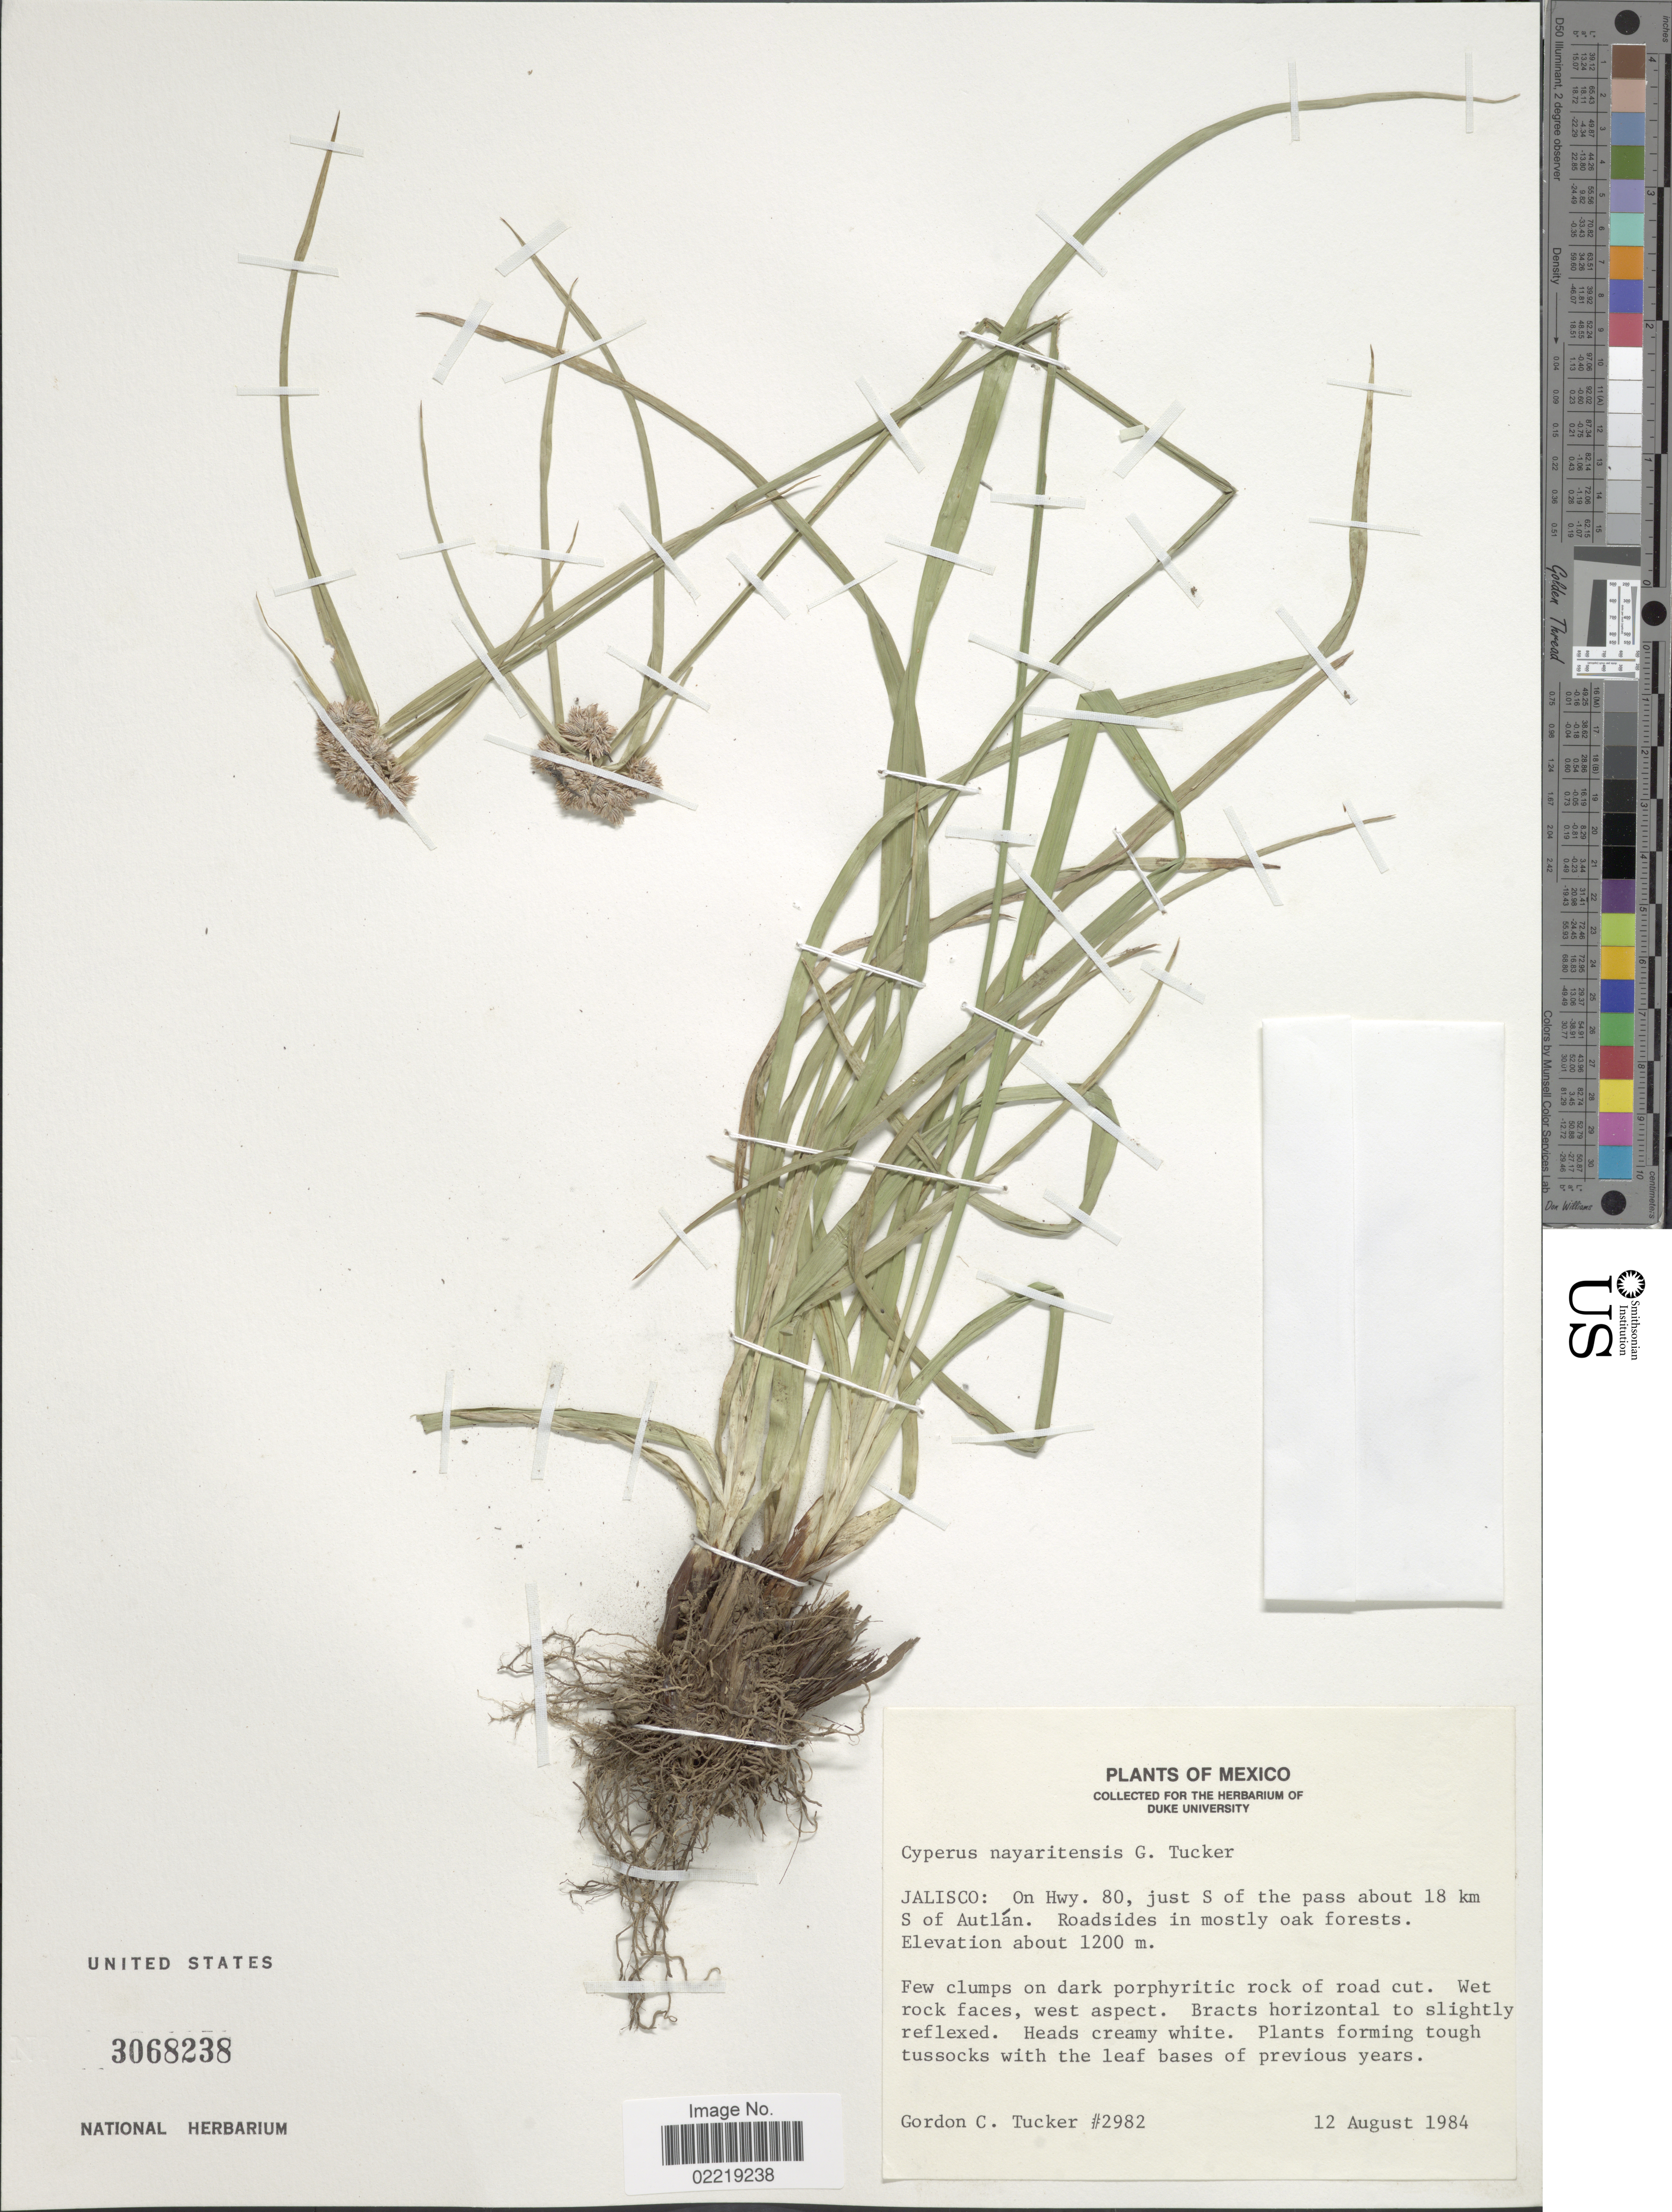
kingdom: Plantae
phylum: Tracheophyta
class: Liliopsida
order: Poales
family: Cyperaceae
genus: Cyperus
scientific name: Cyperus nayaritensis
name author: G.C. Tucker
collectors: G. C. Tucker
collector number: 2982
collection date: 1984-08-12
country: Mexico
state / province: Jalisco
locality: On Hwy. 80, just S of the pass about 18 km S of Autlan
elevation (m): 1200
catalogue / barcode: US 3068238